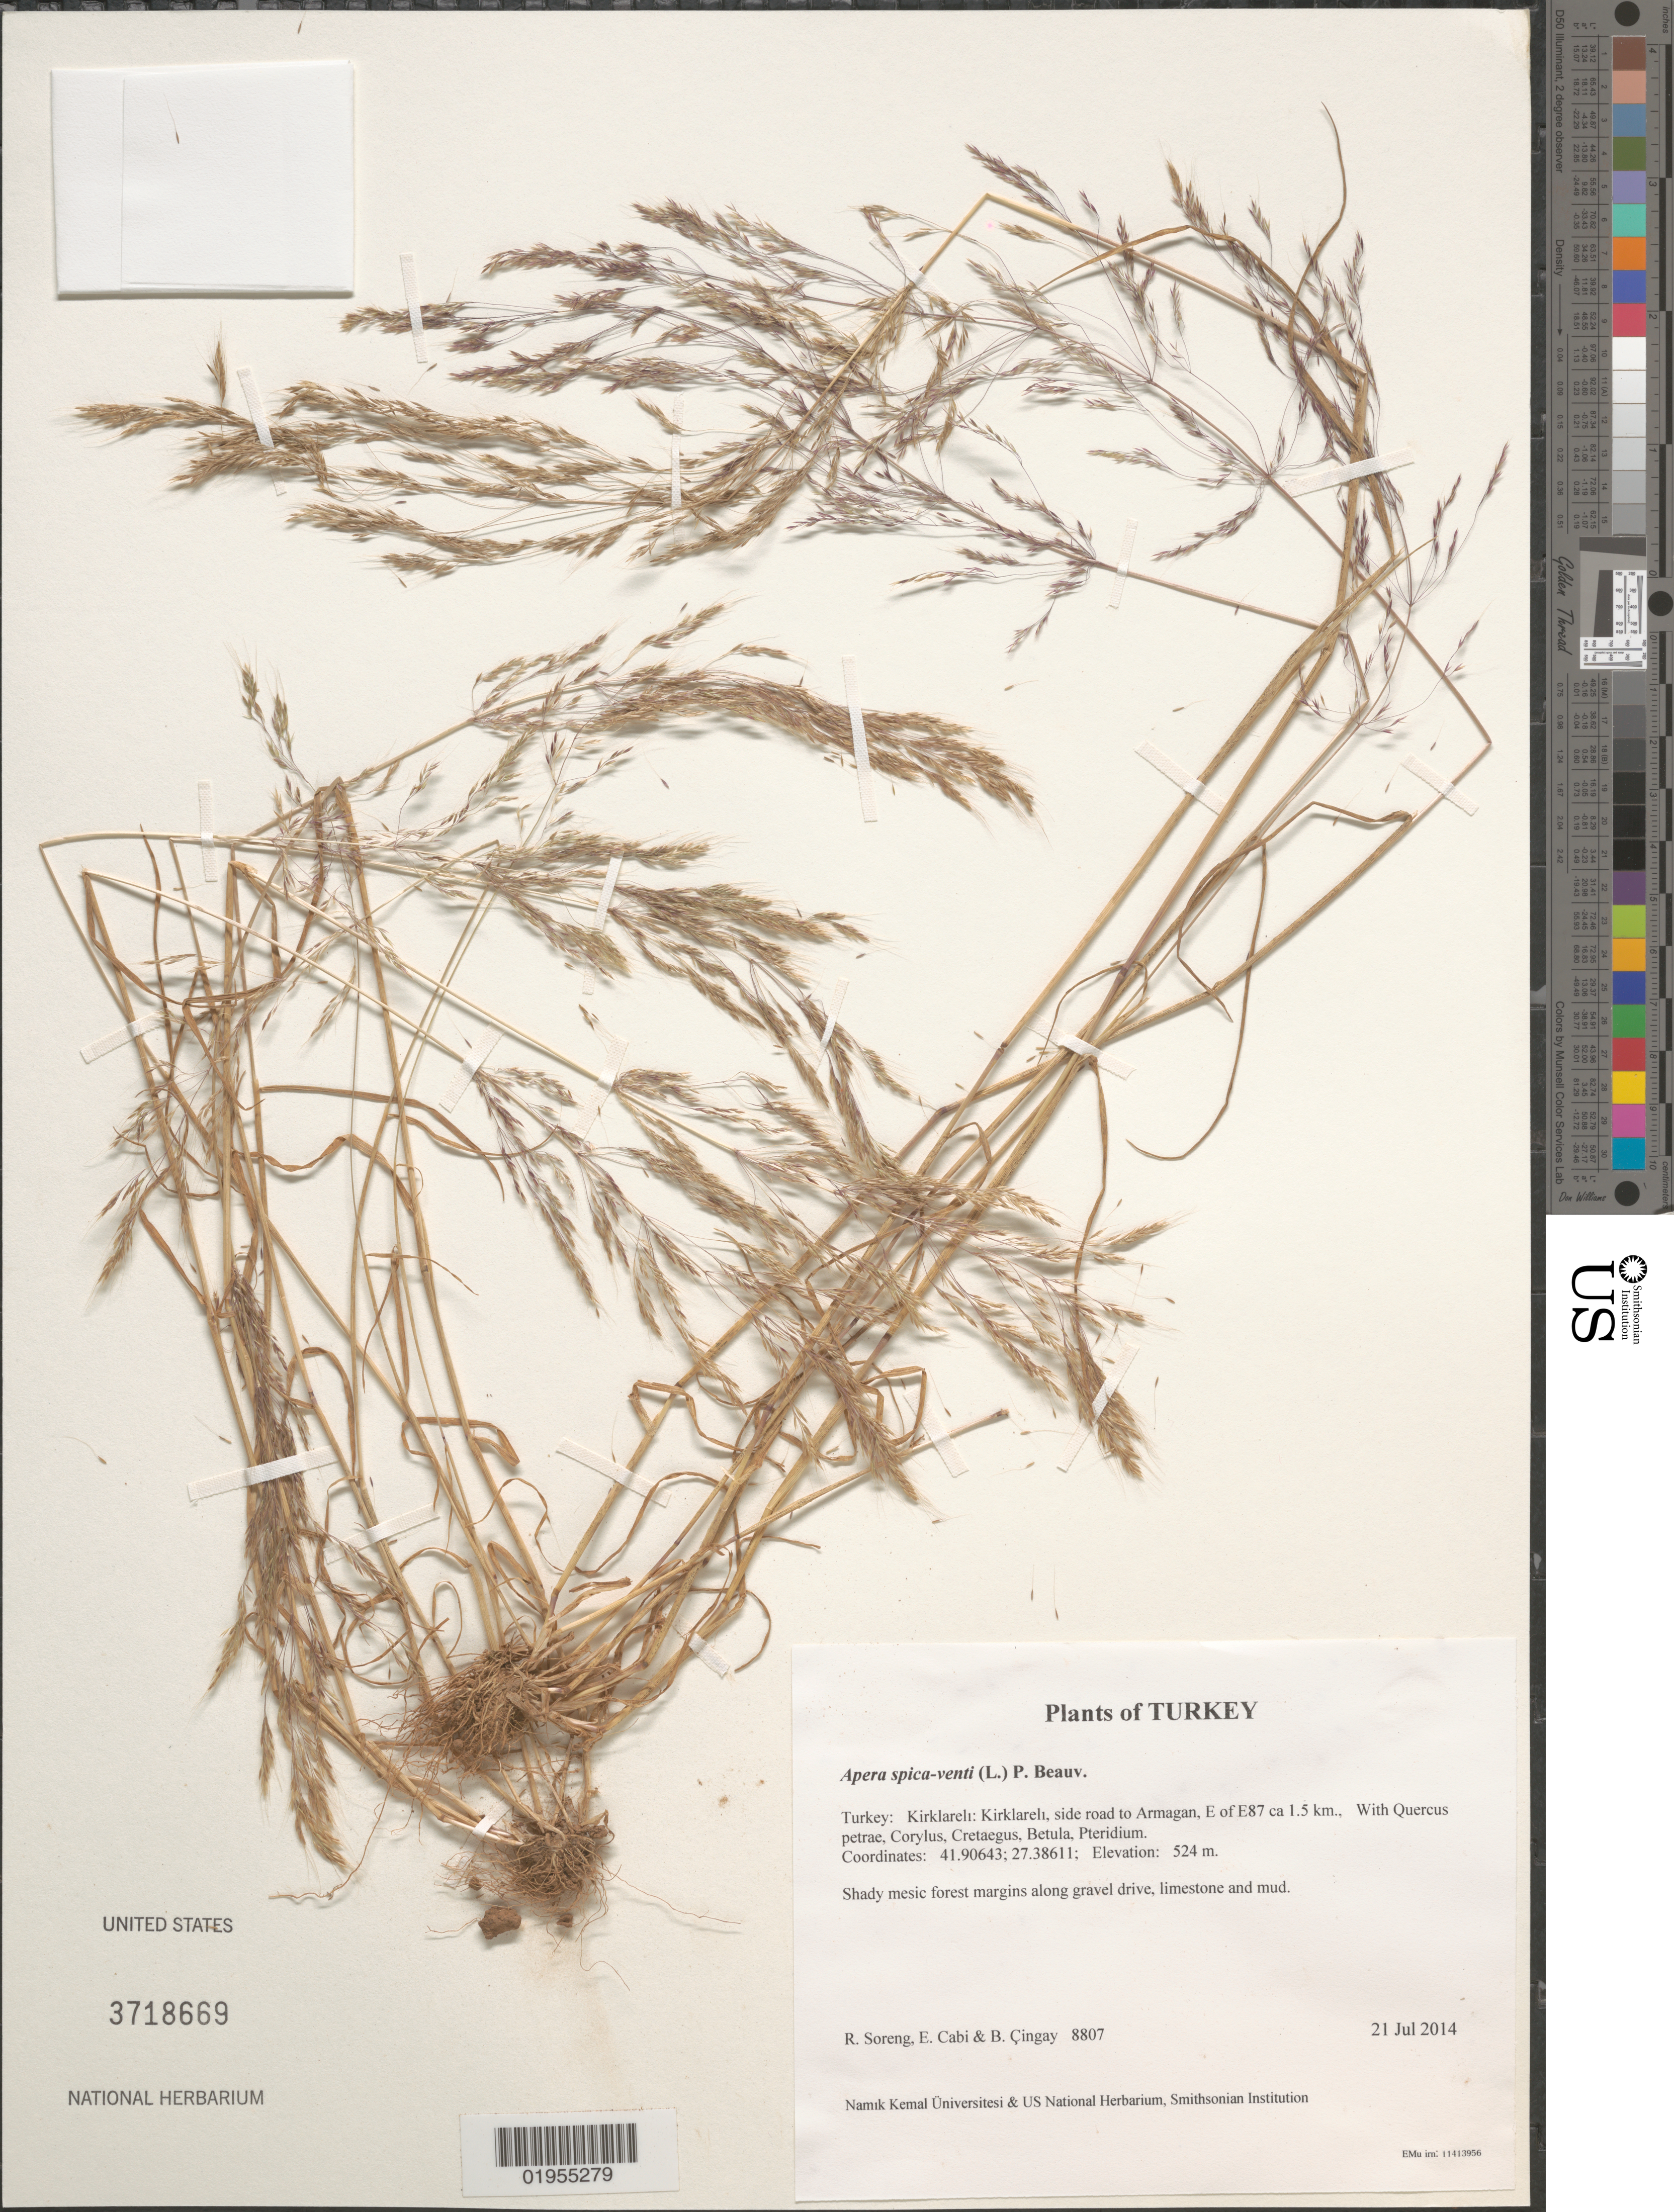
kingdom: Plantae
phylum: Tracheophyta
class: Liliopsida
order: Poales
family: Poaceae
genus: Apera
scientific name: Apera spica-venti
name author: (L.) P. Beauv.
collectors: R. J. Soreng, E. Cabi & B. Çıngay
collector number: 8807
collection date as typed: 21 Jul 2014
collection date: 2014-07-21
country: Turkey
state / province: Kirklareli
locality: Kirklareli, side road to Armagan, E of E87 ca 1.5 km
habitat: Shady mesic forest margins along gravel drive, limestone and mud.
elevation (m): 524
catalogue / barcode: US 3718669